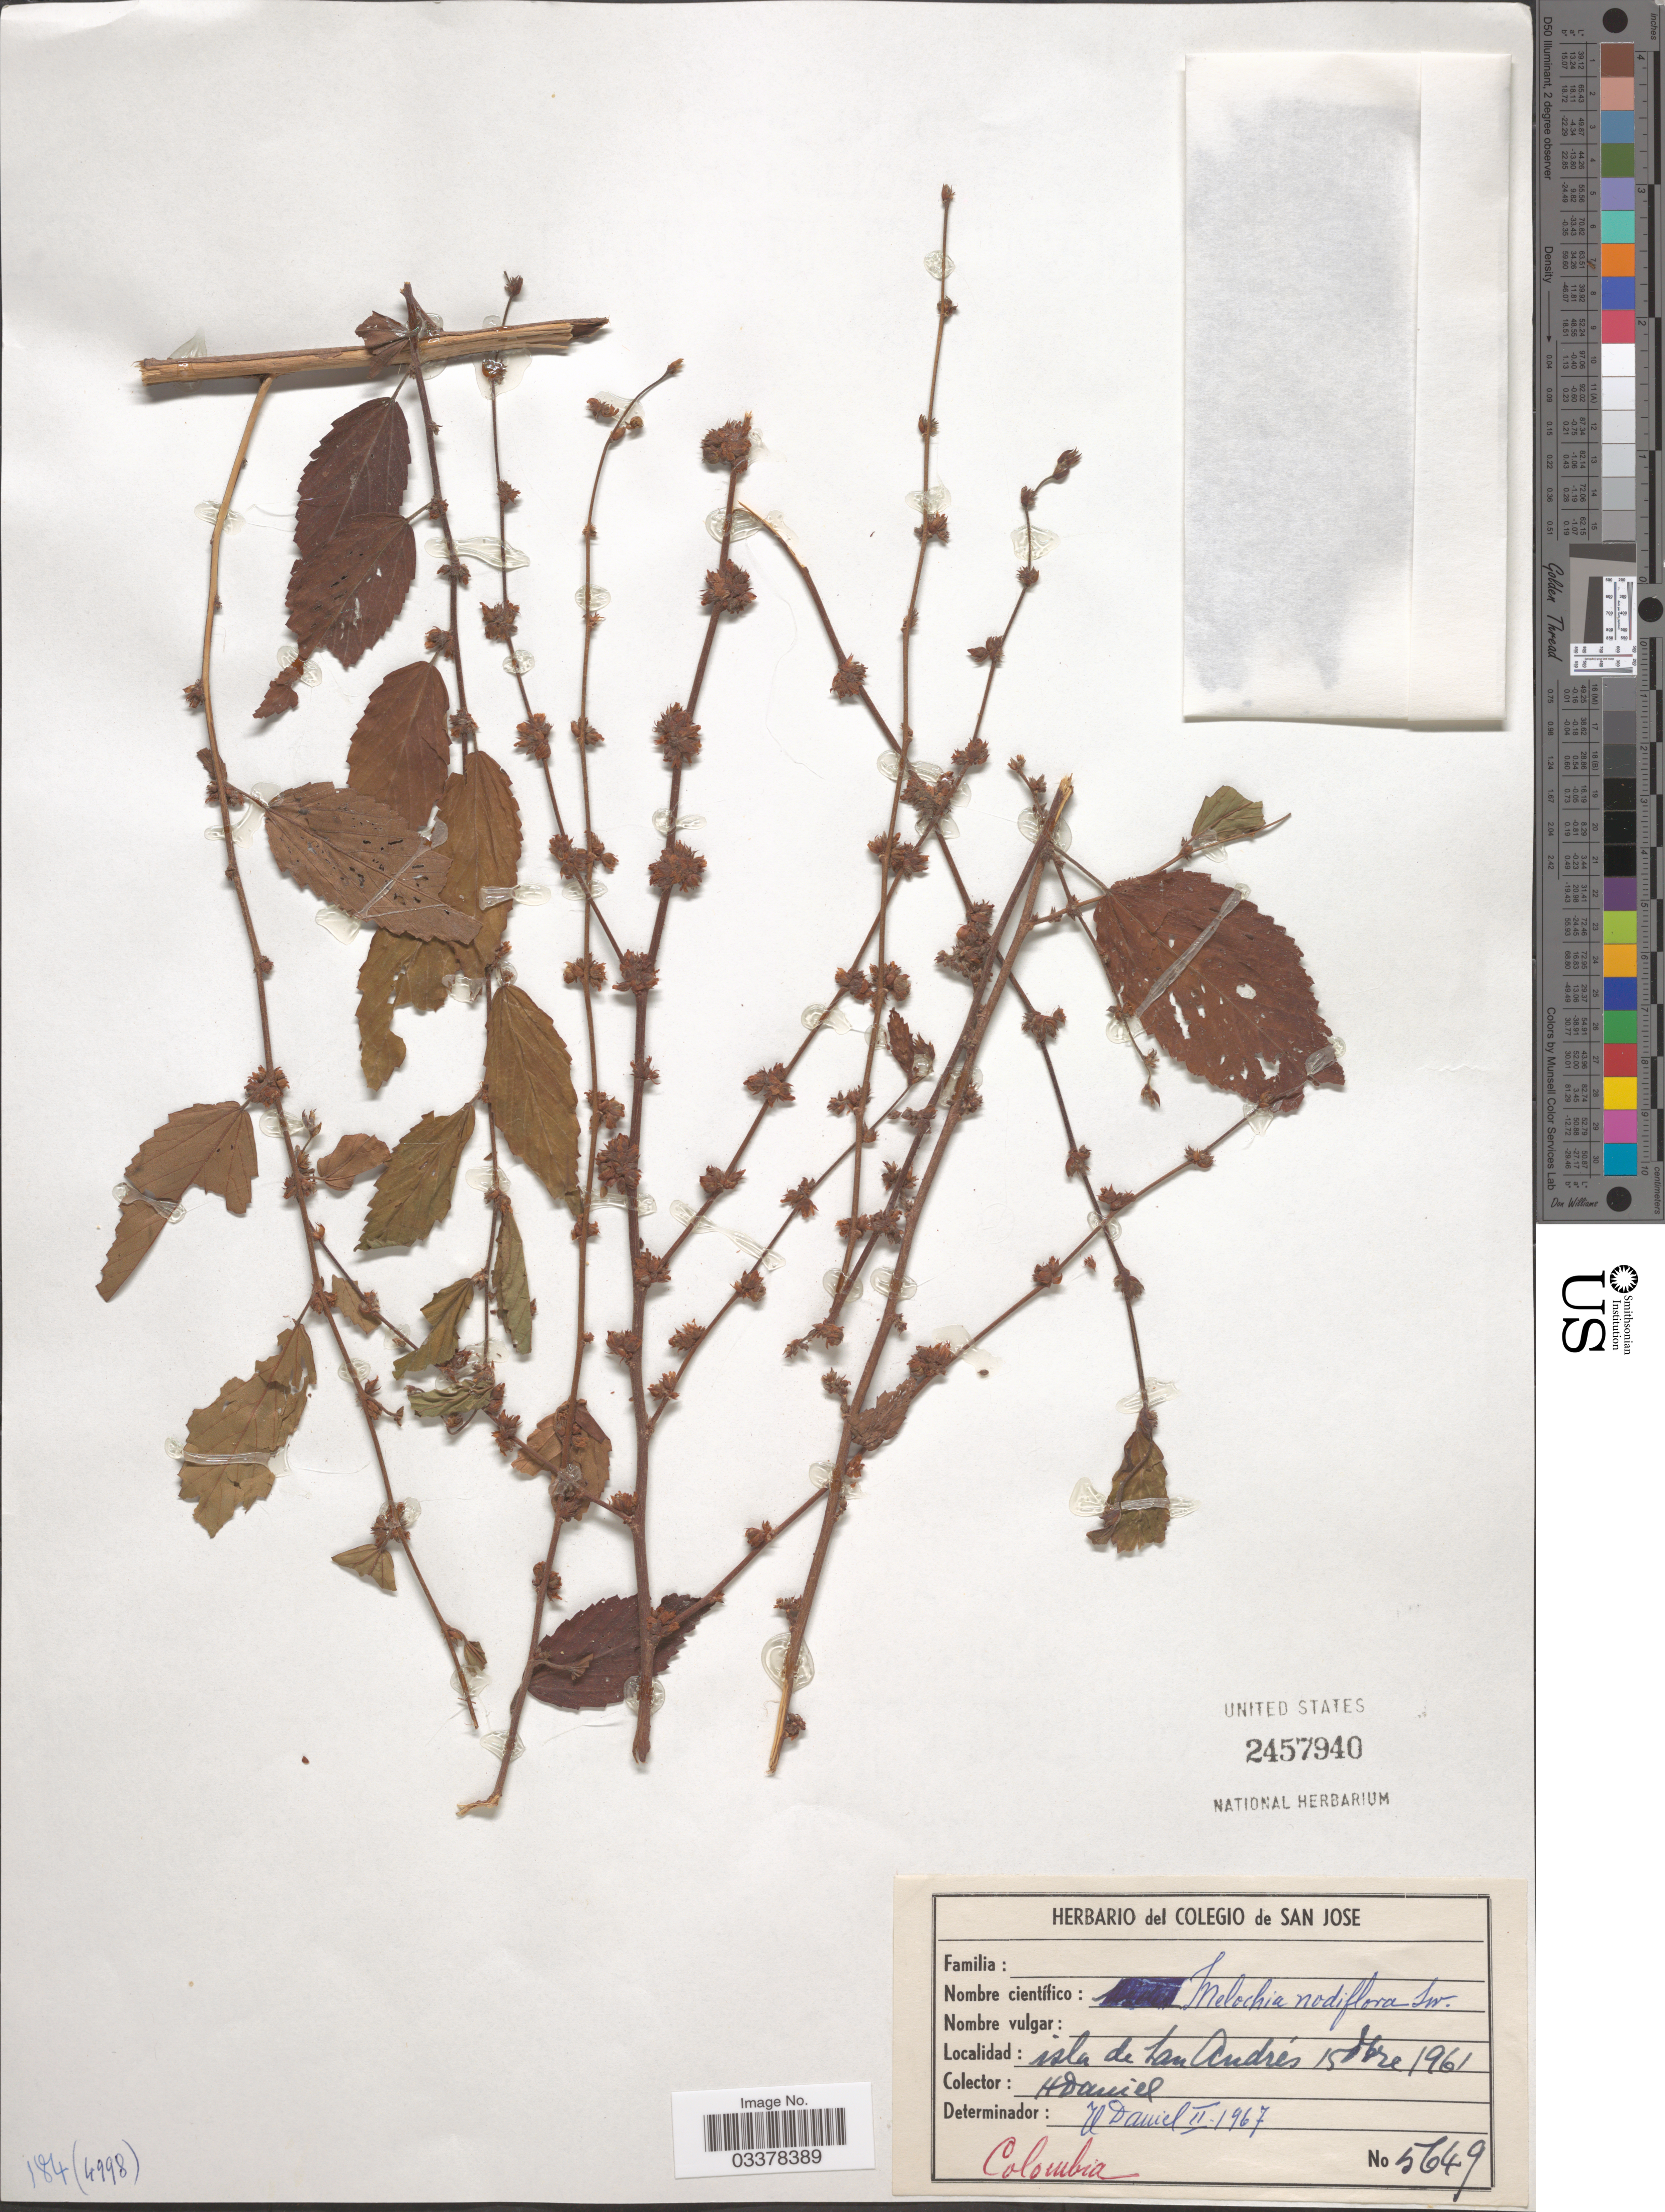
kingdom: Plantae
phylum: Tracheophyta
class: Magnoliopsida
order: Malvales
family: Malvaceae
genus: Melochia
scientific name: Melochia nodiflora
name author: Sw.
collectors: H. Daniel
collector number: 5649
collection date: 1961-12-15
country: Colombia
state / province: San Andres y Providencia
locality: Isla de San Andrés.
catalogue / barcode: US 2457940